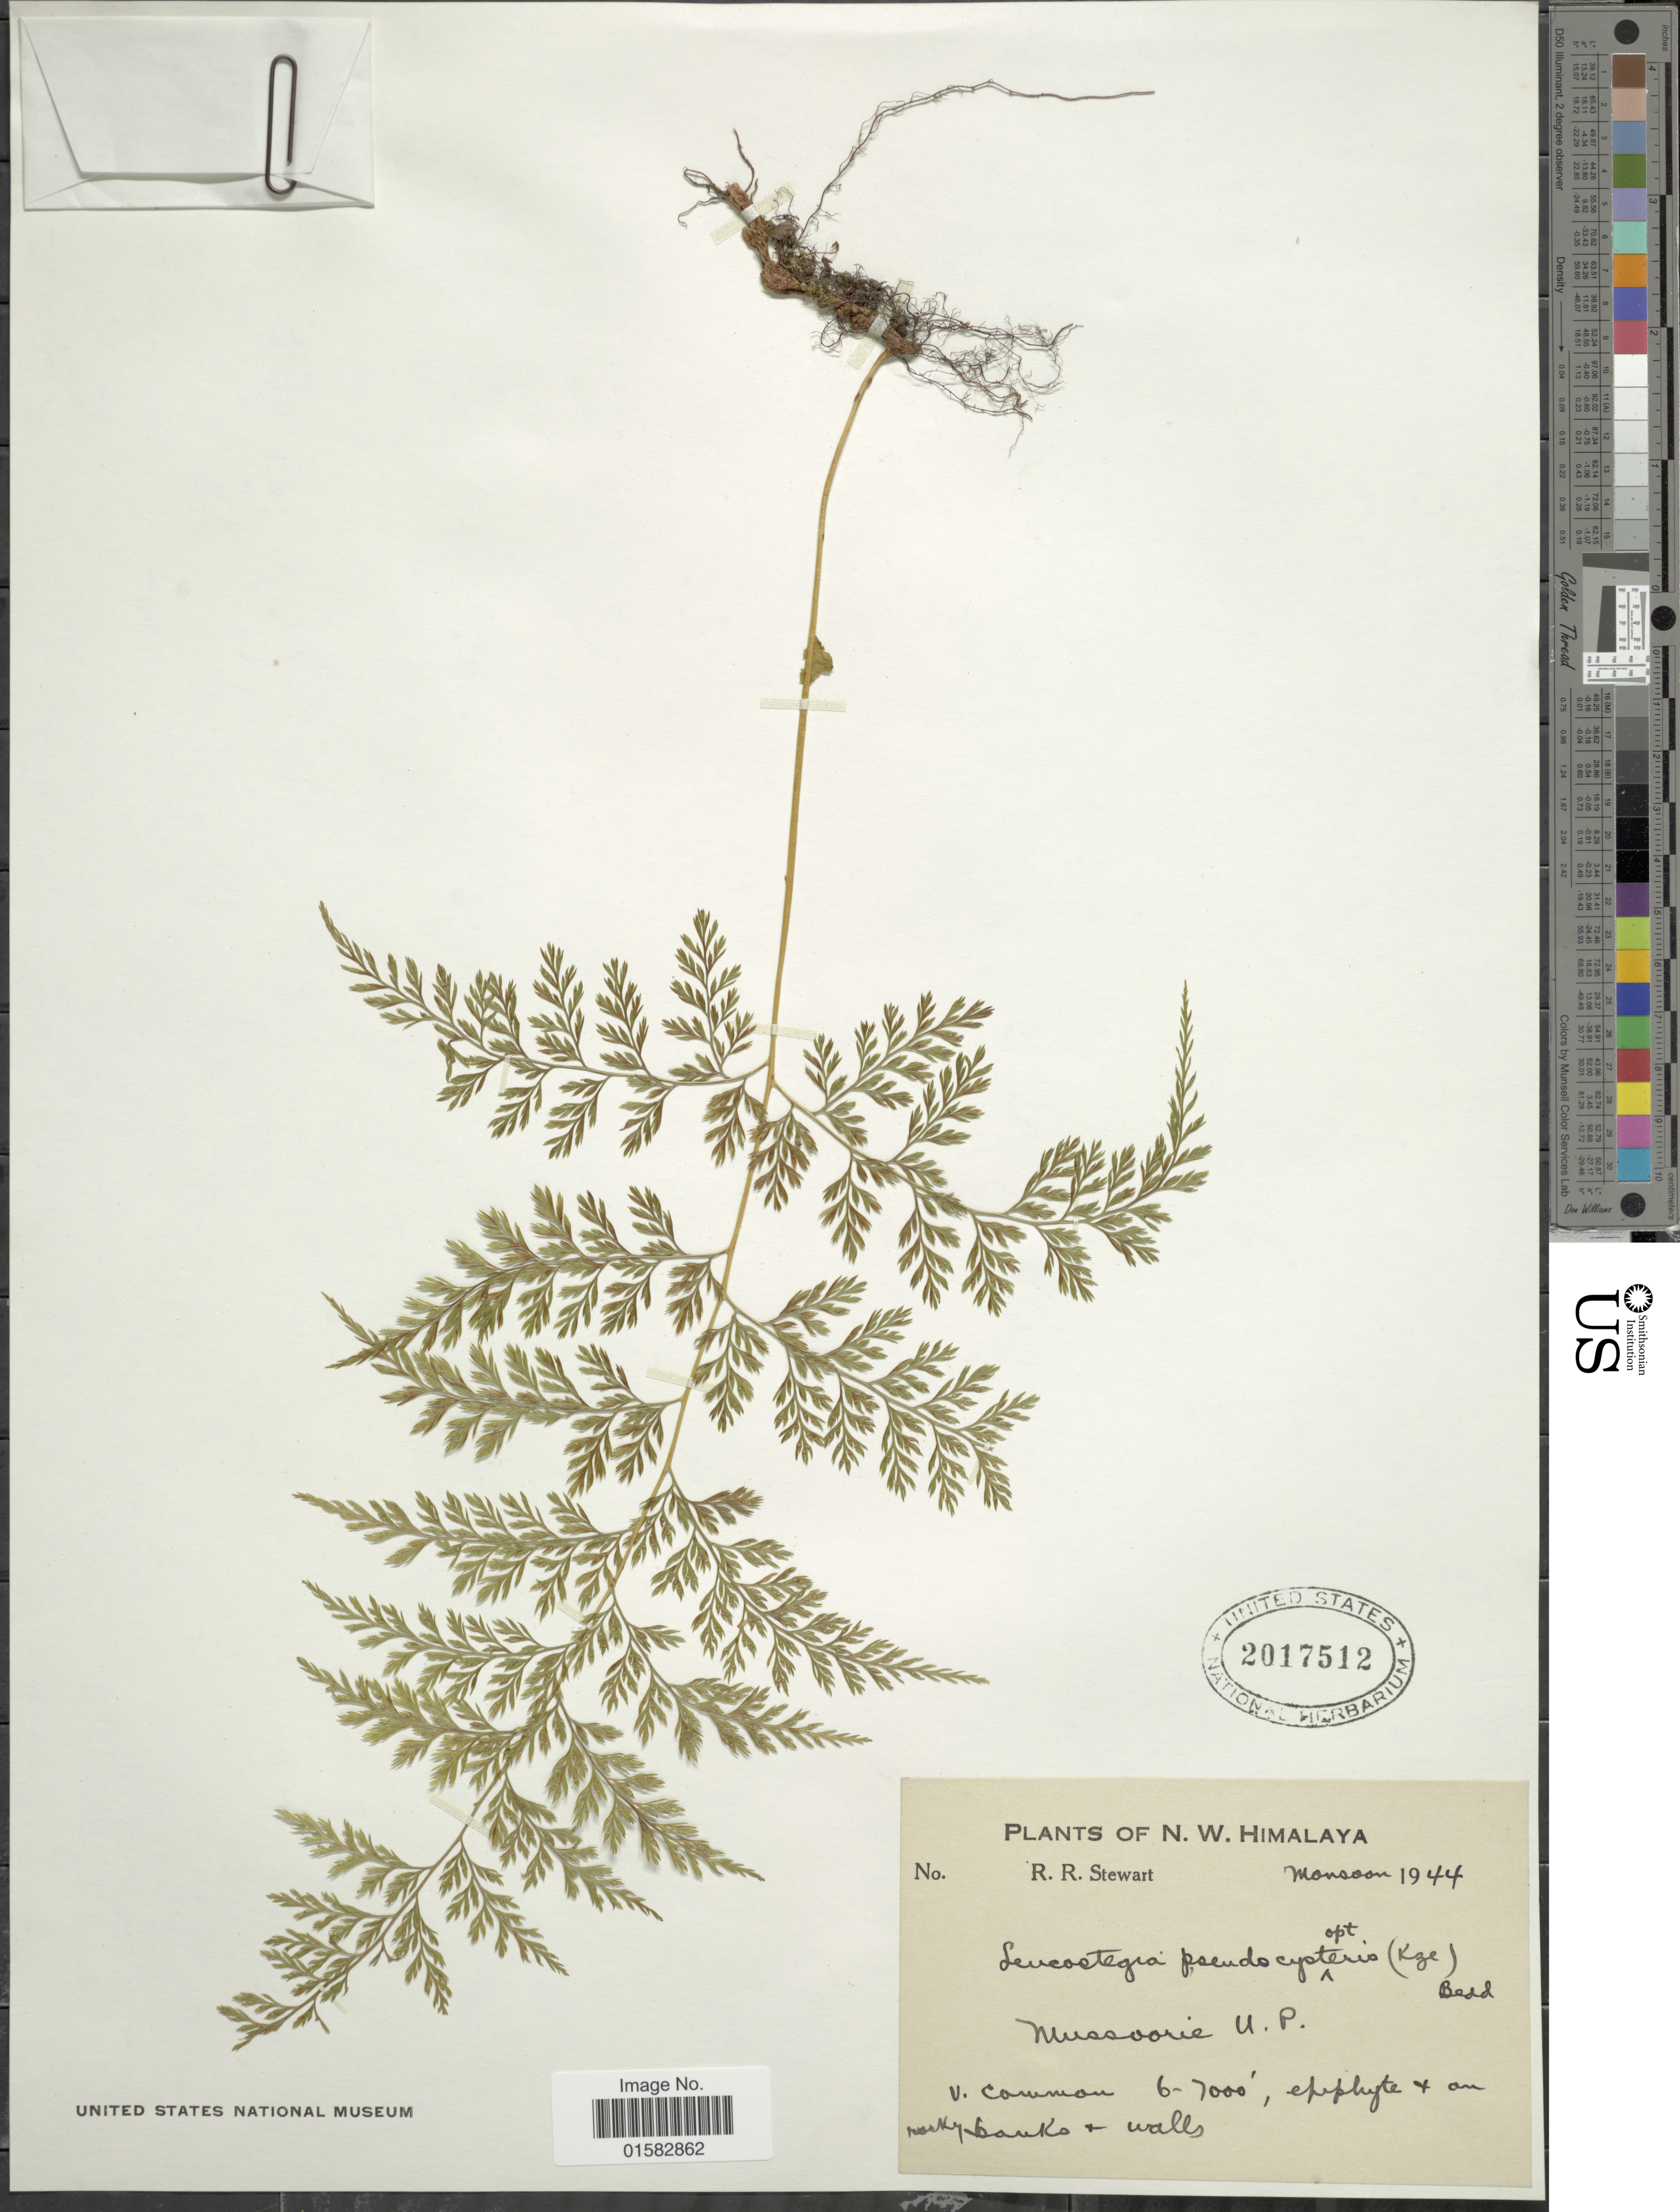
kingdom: Plantae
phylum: Tracheophyta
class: Polypodiopsida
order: Polypodiales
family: Davalliaceae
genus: Davallia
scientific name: Davallia pulchra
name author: D. Don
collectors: R. R. Stewart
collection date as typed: Monsoon 1944?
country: India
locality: N.W. Himalaya, Mussoorie, U.P.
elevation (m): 1829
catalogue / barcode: US 2017512